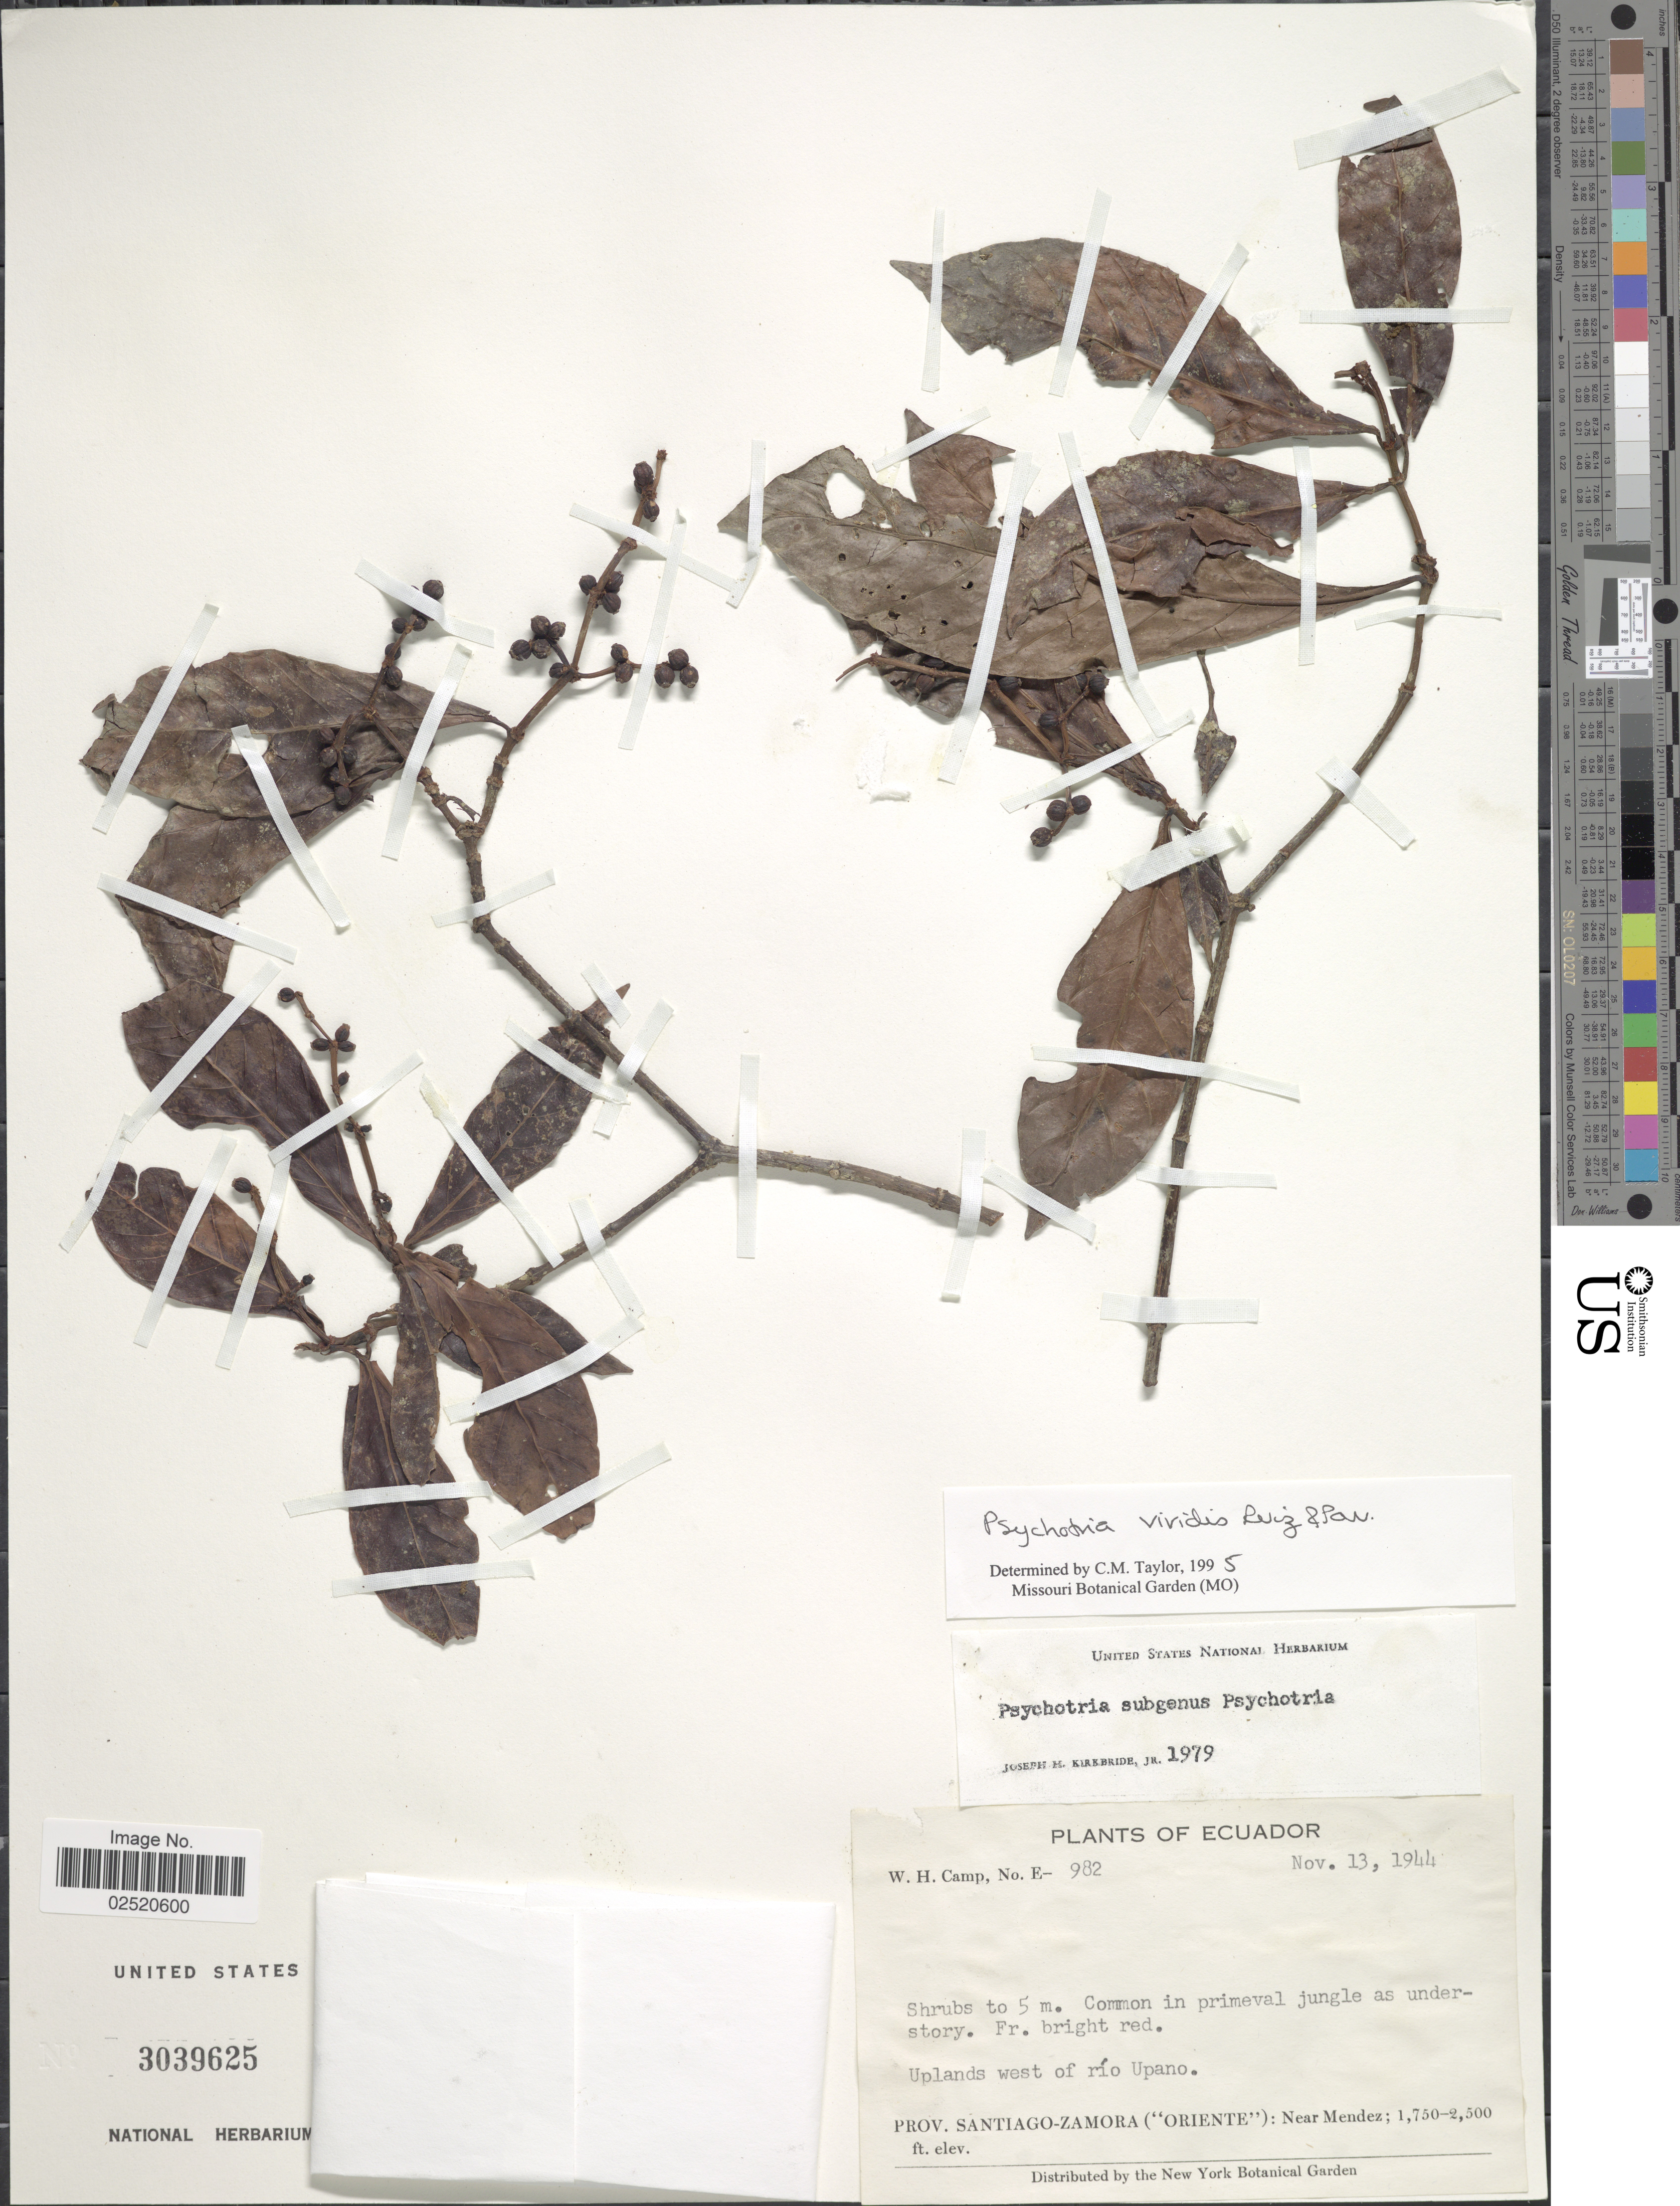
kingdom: Plantae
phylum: Tracheophyta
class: Magnoliopsida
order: Gentianales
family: Rubiaceae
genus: Psychotria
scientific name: Psychotria viridis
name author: Ruiz & Pav.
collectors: W. H. Camp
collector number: E-982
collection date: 1944-11-13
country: Ecuador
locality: Prov. Santiago-Zamora ("Oriente"): Near Mendez. Uplands west of río Upano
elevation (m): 533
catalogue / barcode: US 3039625